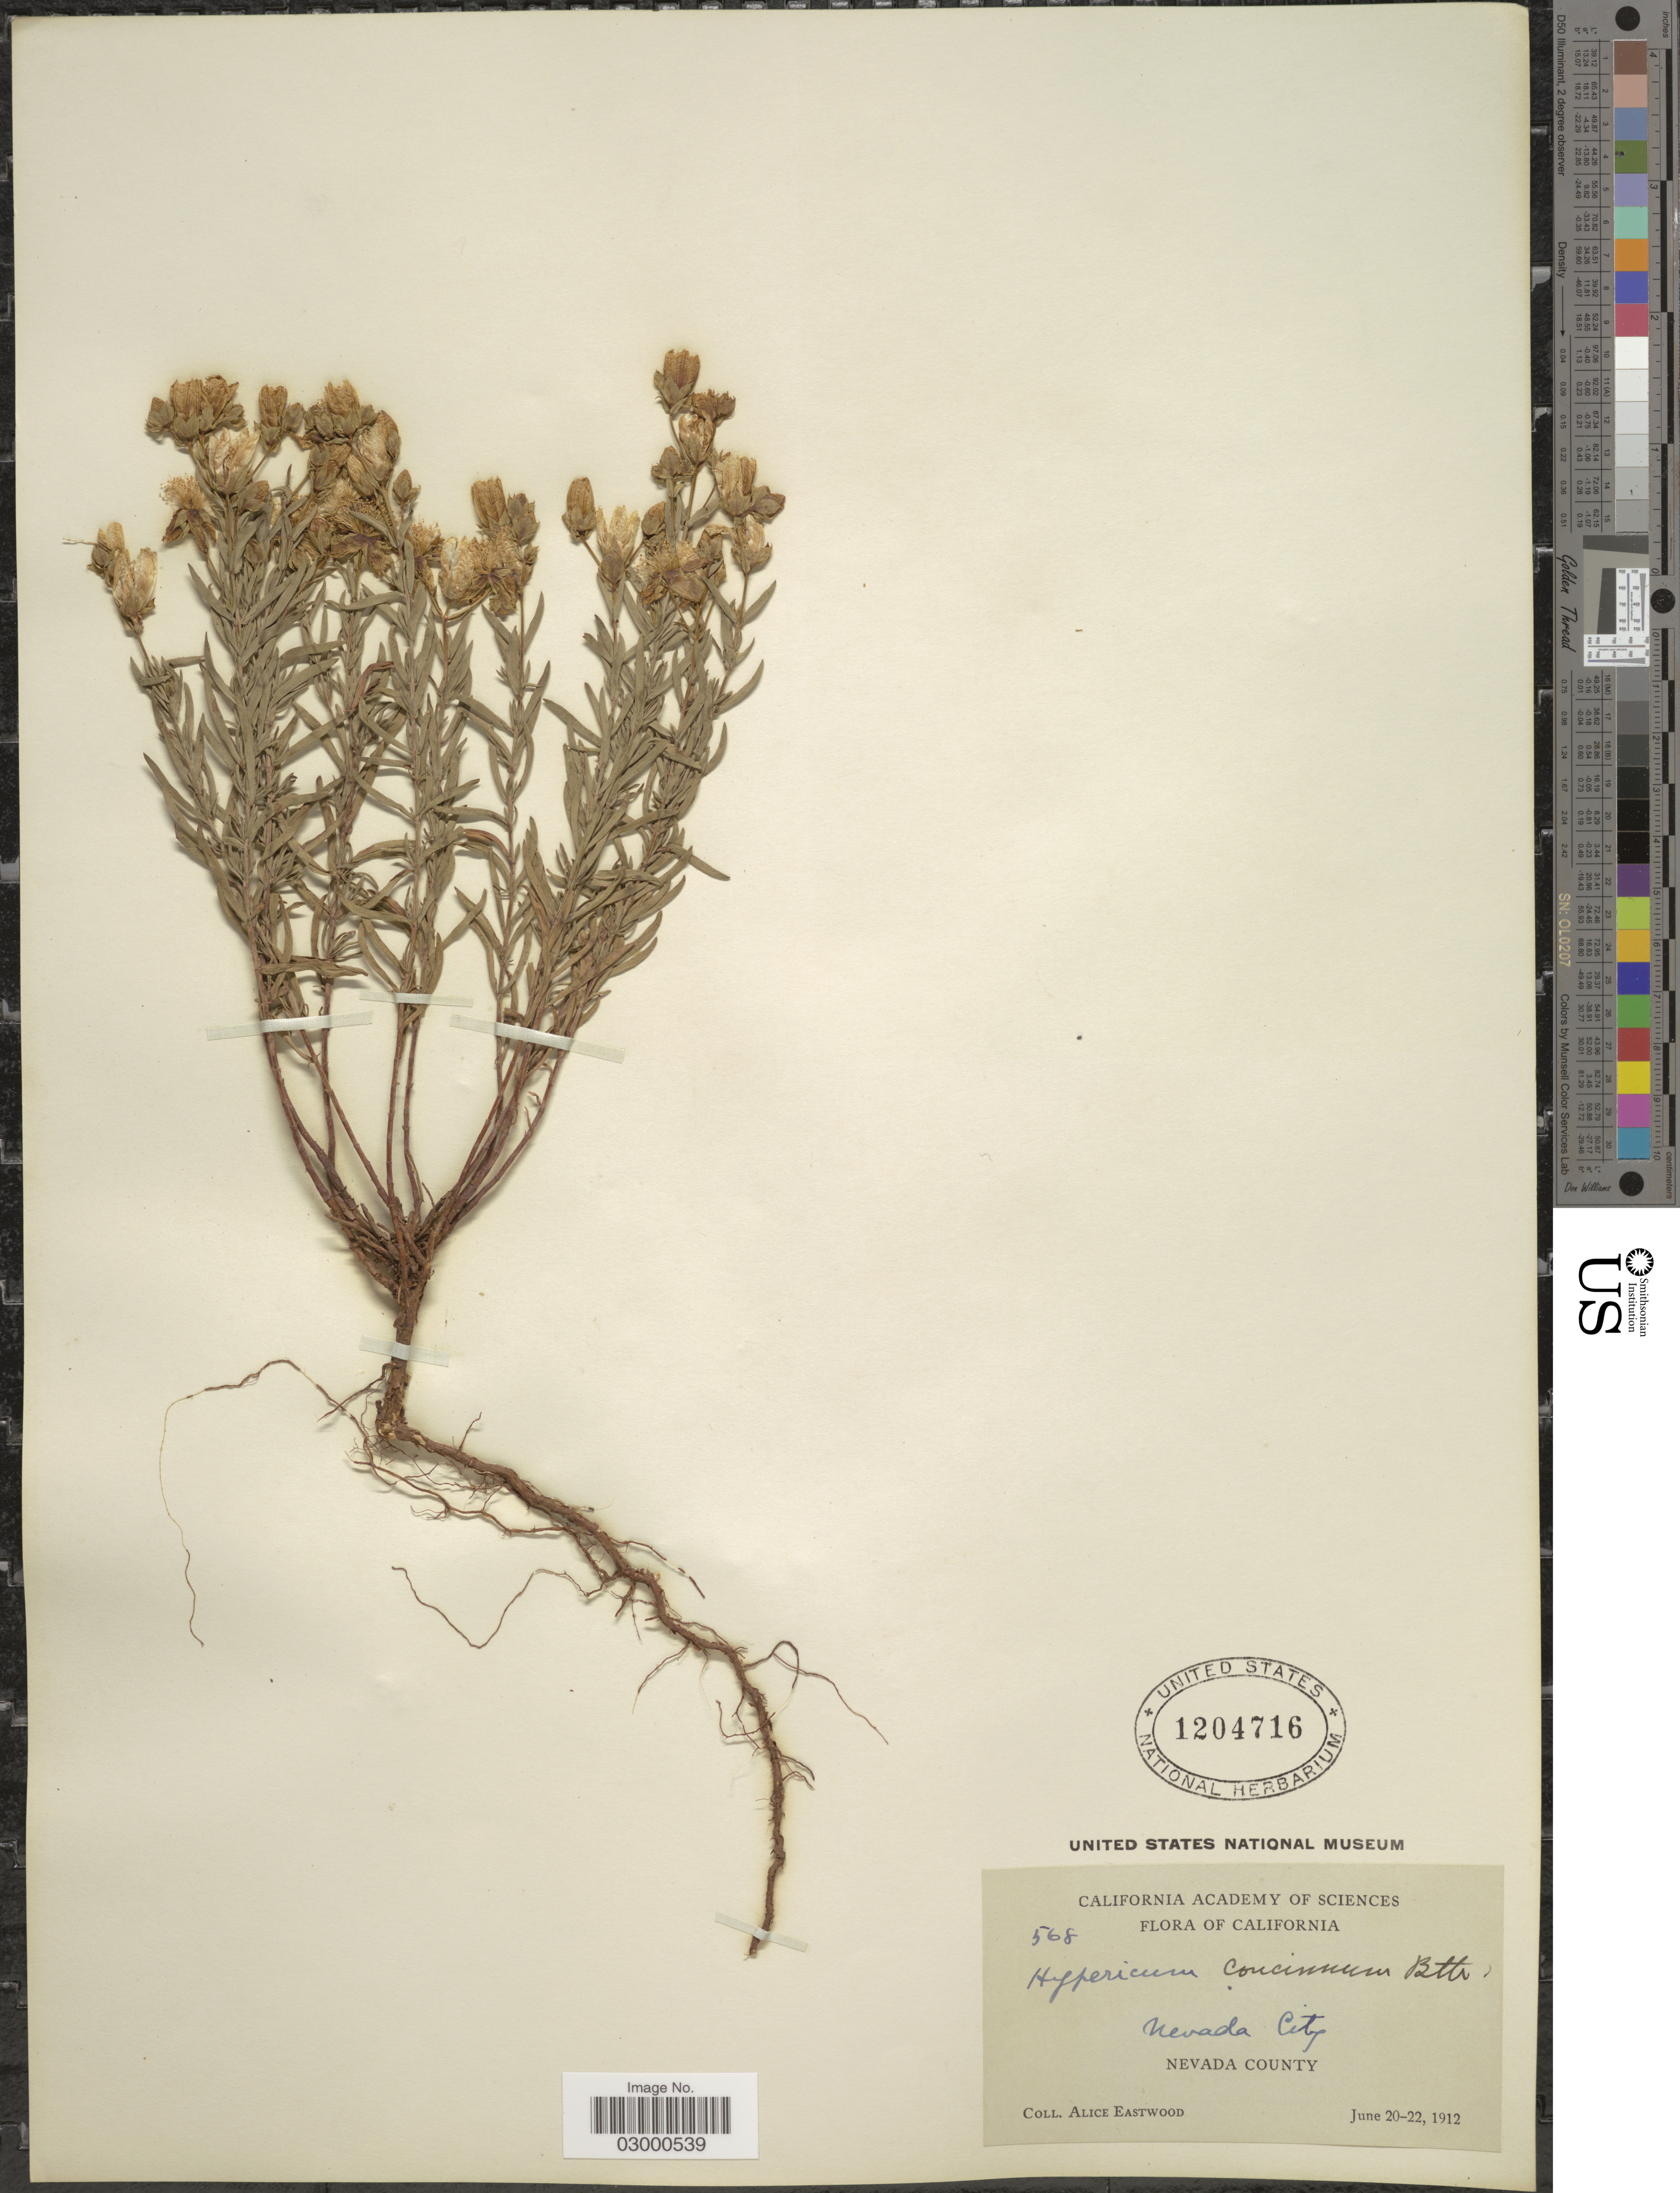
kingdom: Plantae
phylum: Tracheophyta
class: Magnoliopsida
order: Malpighiales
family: Hypericaceae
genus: Hypericum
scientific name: Hypericum concinnum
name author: Benth.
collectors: A. Eastwood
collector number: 568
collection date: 1912-06-20/1912-06-22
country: United States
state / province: California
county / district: Nevada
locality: Nevada City, Nevada County.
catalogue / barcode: US 1204716